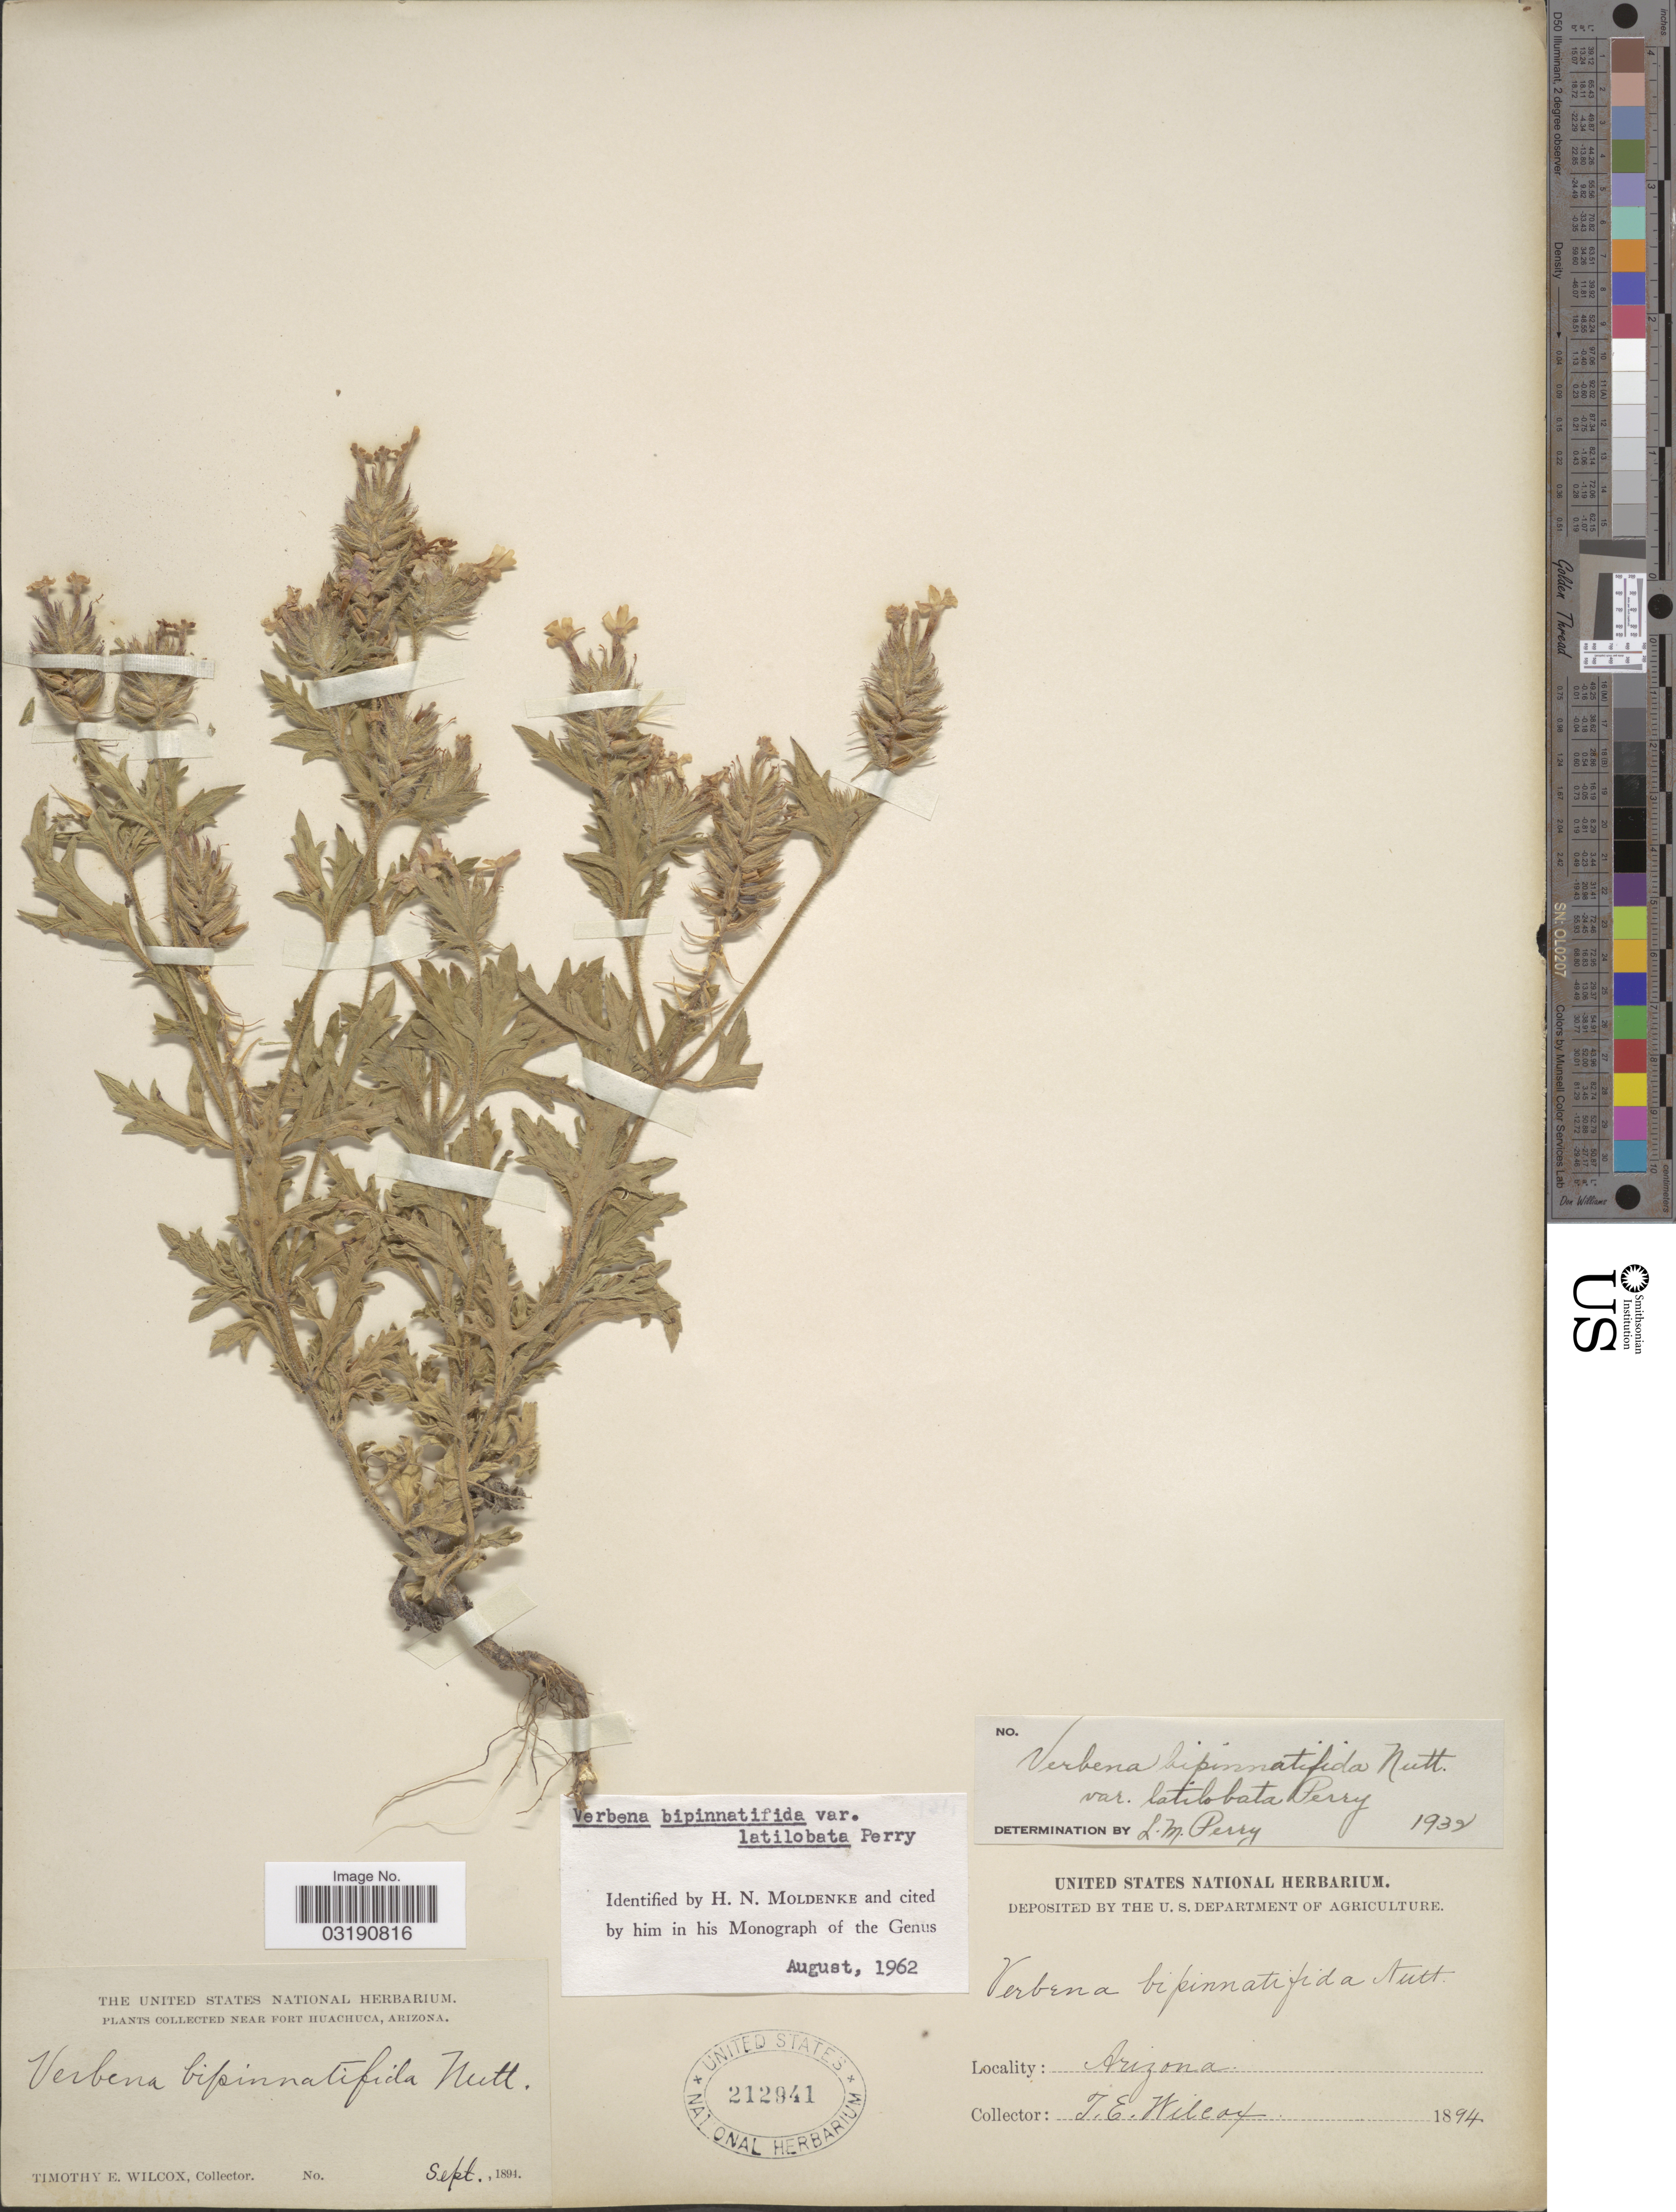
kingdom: Plantae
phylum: Tracheophyta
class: Magnoliopsida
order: Lamiales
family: Verbenaceae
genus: Verbena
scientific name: Verbena bipinnatifida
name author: (Schauer) Nutt.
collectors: T. E. Wilcox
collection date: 1894-09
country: United States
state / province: Arizona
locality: Near Fort Huachuca.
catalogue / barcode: US 212941